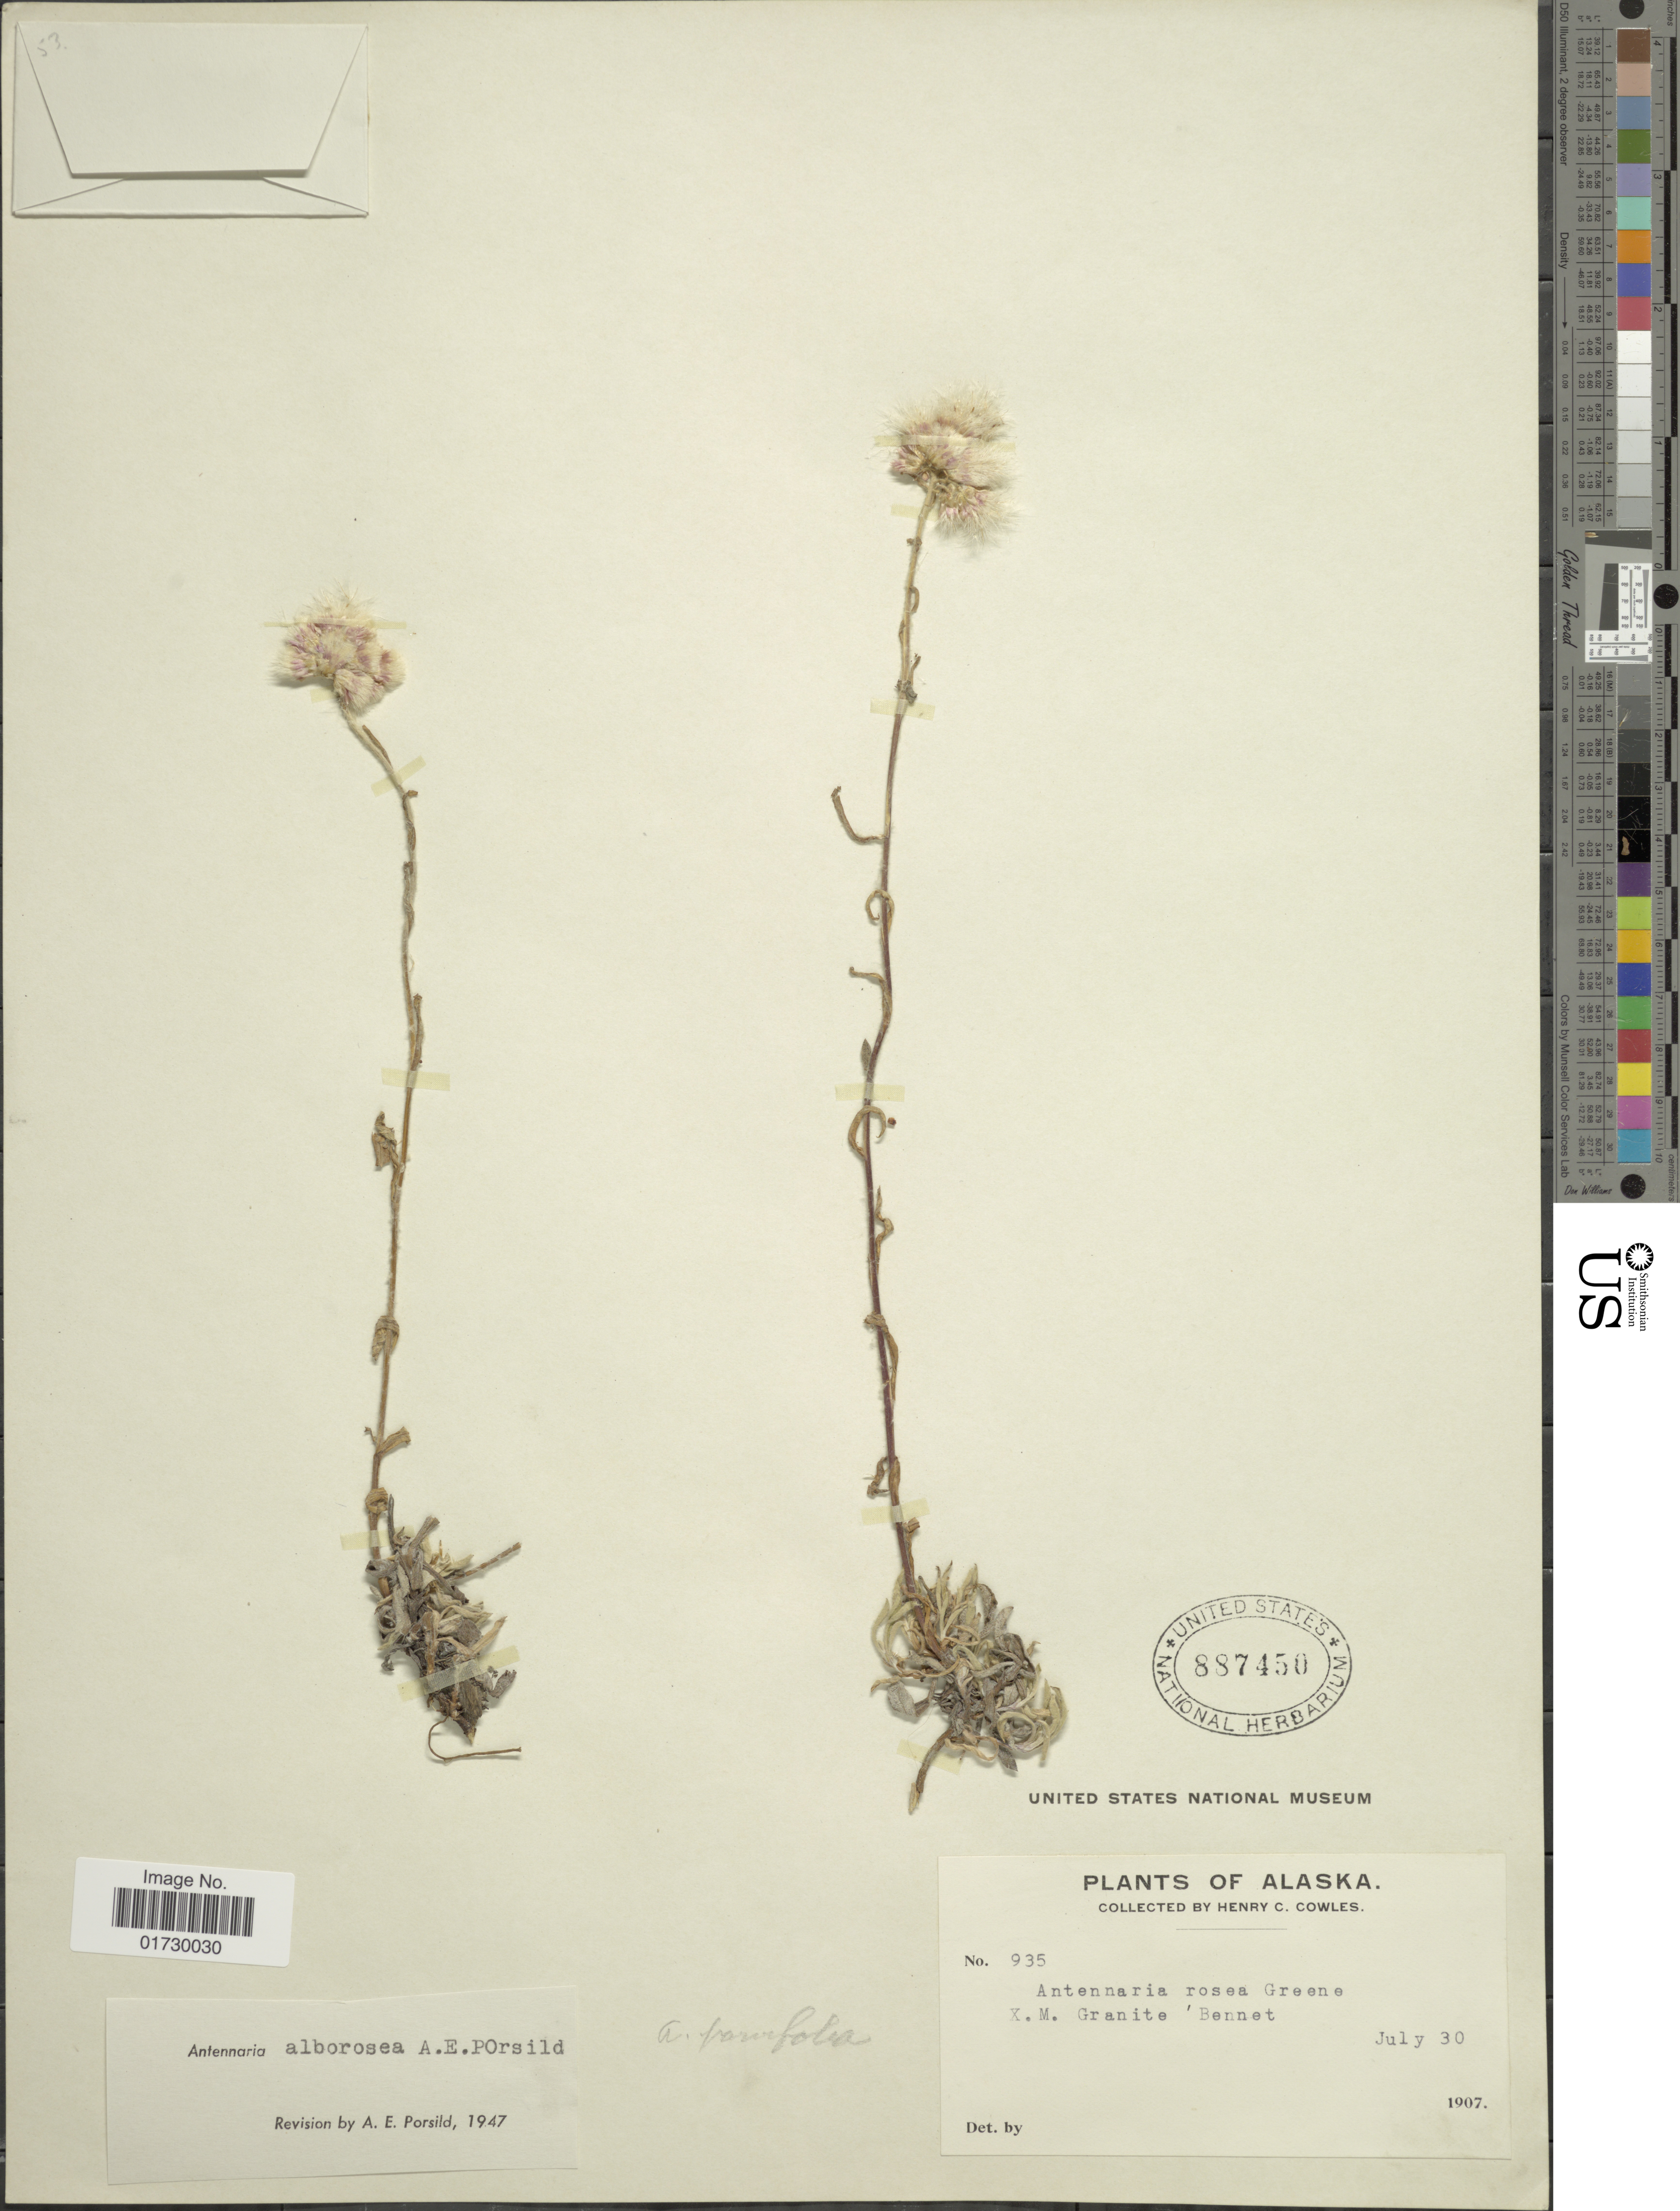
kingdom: Plantae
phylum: Tracheophyta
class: Magnoliopsida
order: Asterales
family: Asteraceae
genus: Antennaria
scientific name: Antennaria alborosea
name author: A.E. Porsild in Porsild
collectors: H. Cowles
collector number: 935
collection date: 1907-07-30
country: United States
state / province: Alaska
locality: Antennaria roasea Greene X. M. Granite Bennet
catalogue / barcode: US 887450